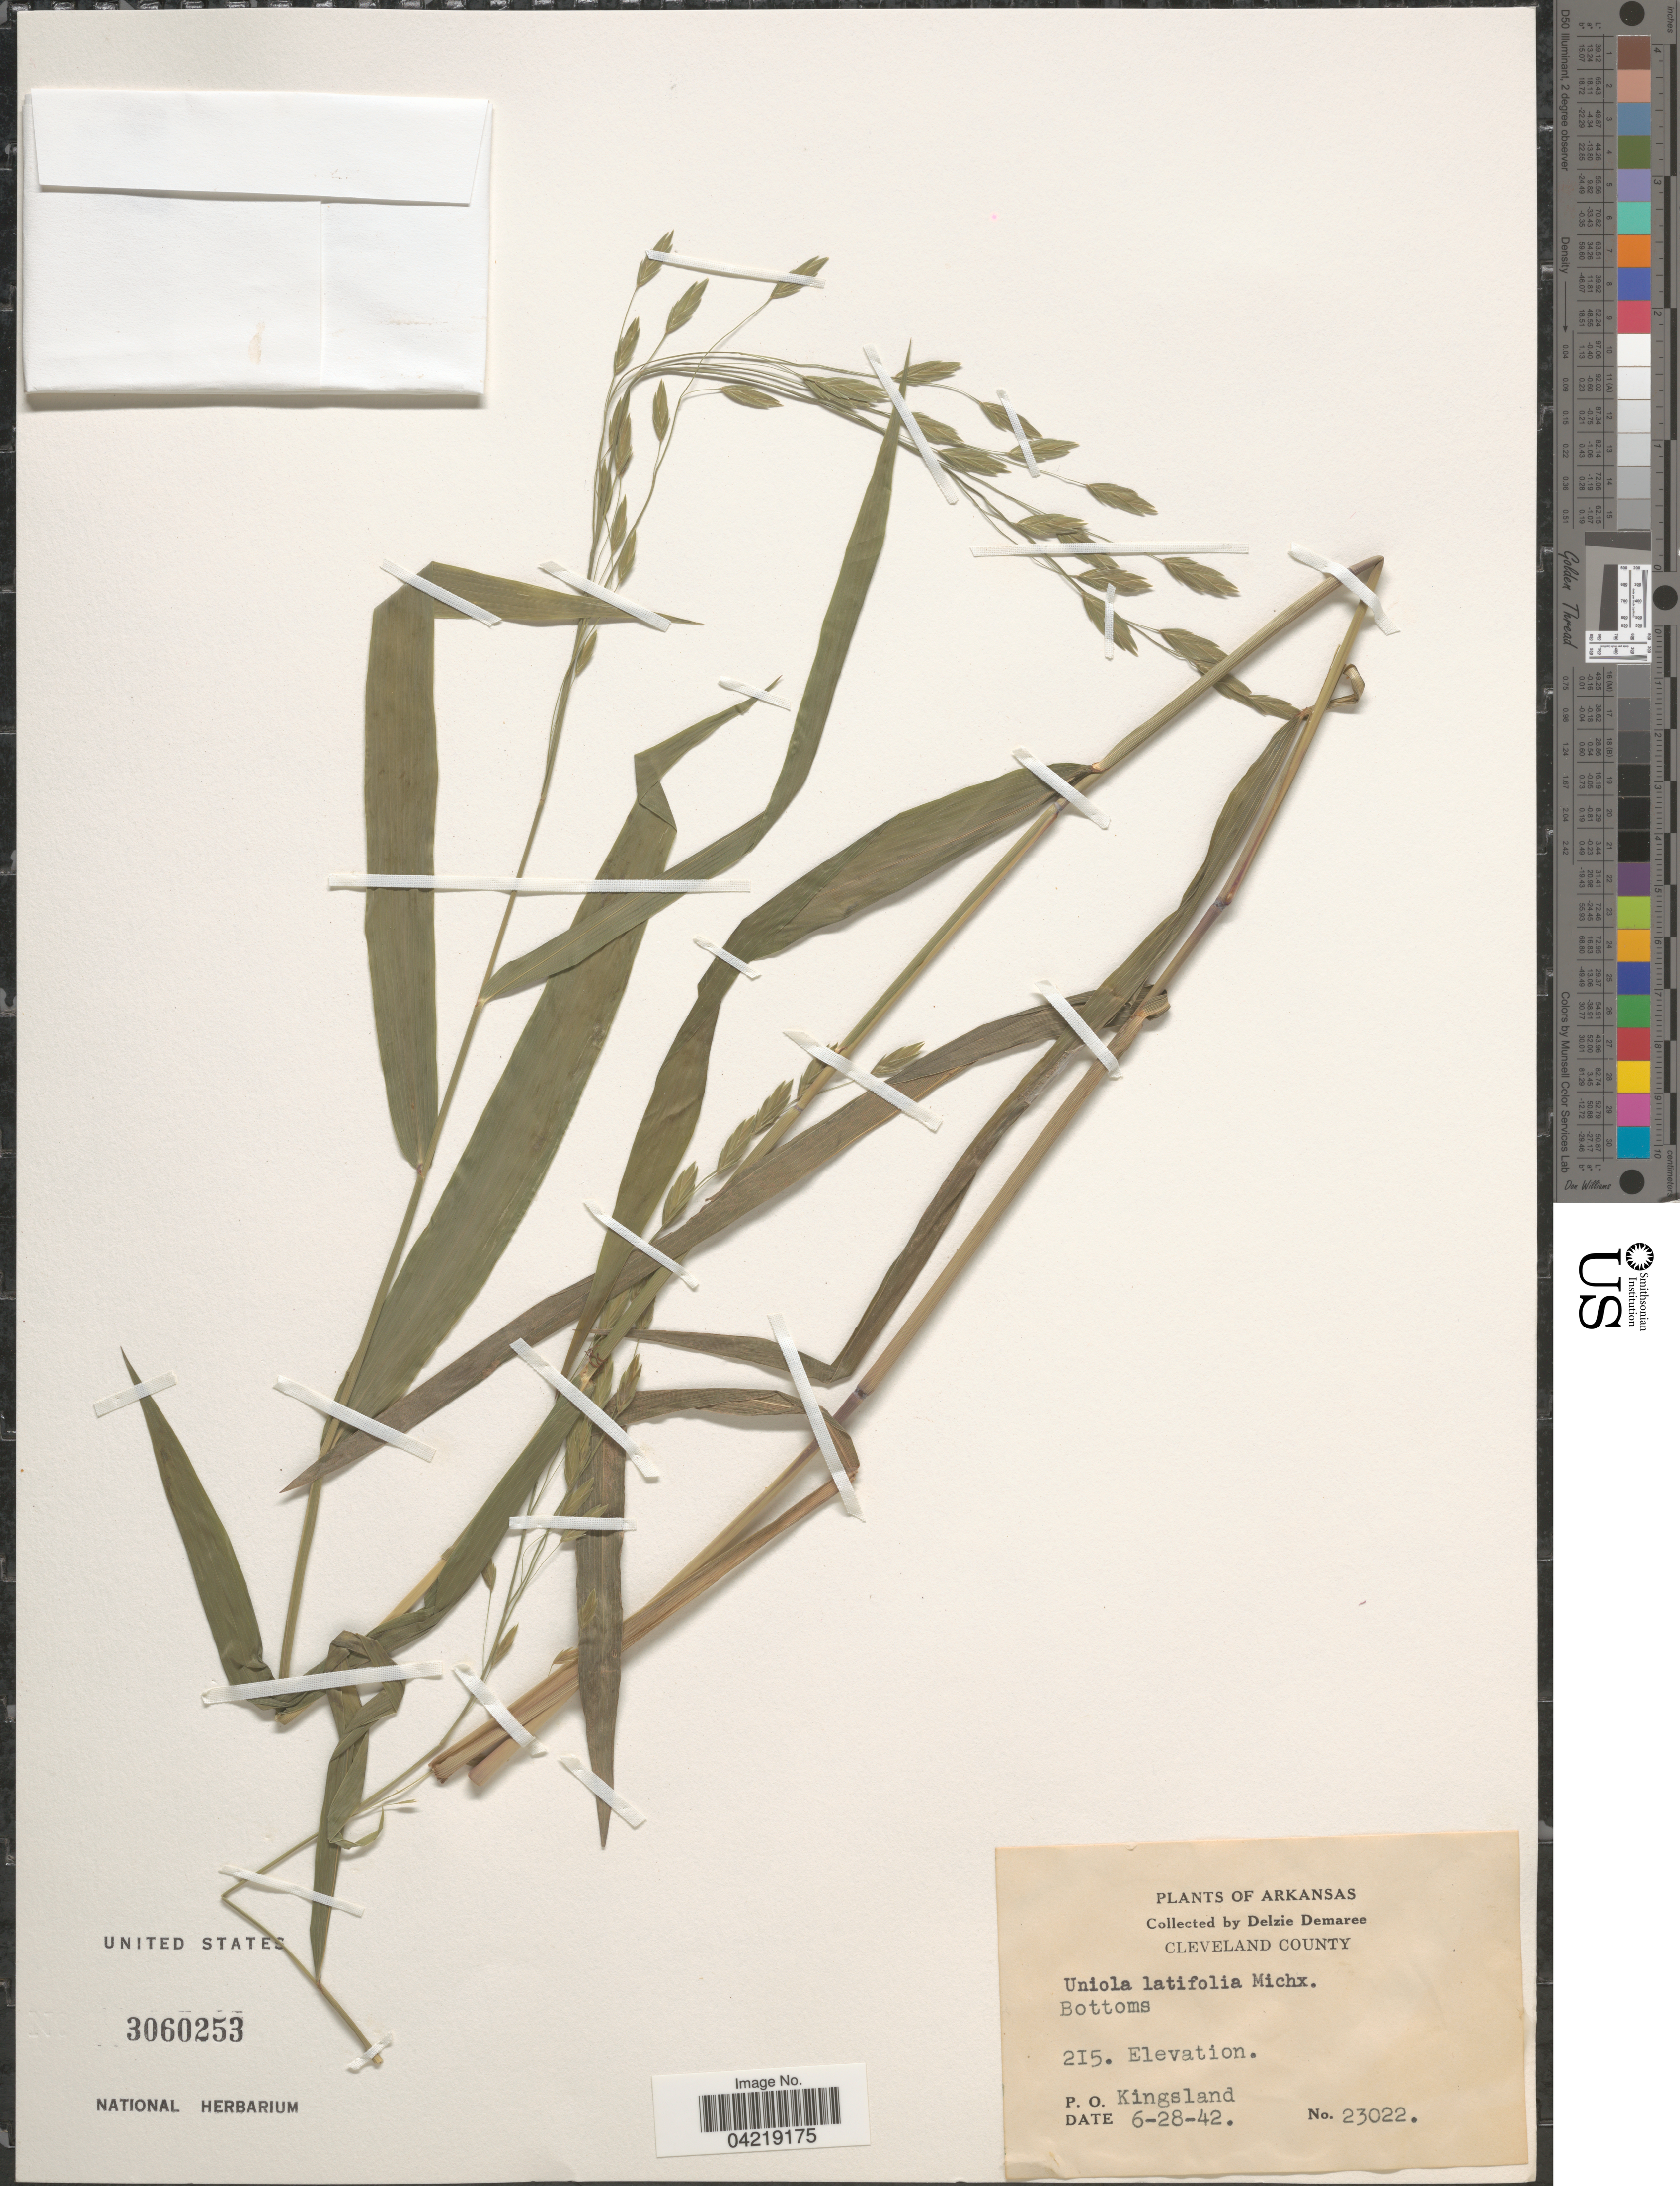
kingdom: Plantae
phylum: Tracheophyta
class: Liliopsida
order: Poales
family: Poaceae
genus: Chasmanthium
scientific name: Chasmanthium latifolium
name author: (Michx.) H.O. Yates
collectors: D. Demaree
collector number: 23022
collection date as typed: Transcribed d/m/y: 28/6/42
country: United States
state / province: Arkansas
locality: Cleveland County. Bottoms. P. O. Kingsland.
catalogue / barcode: US 3060253